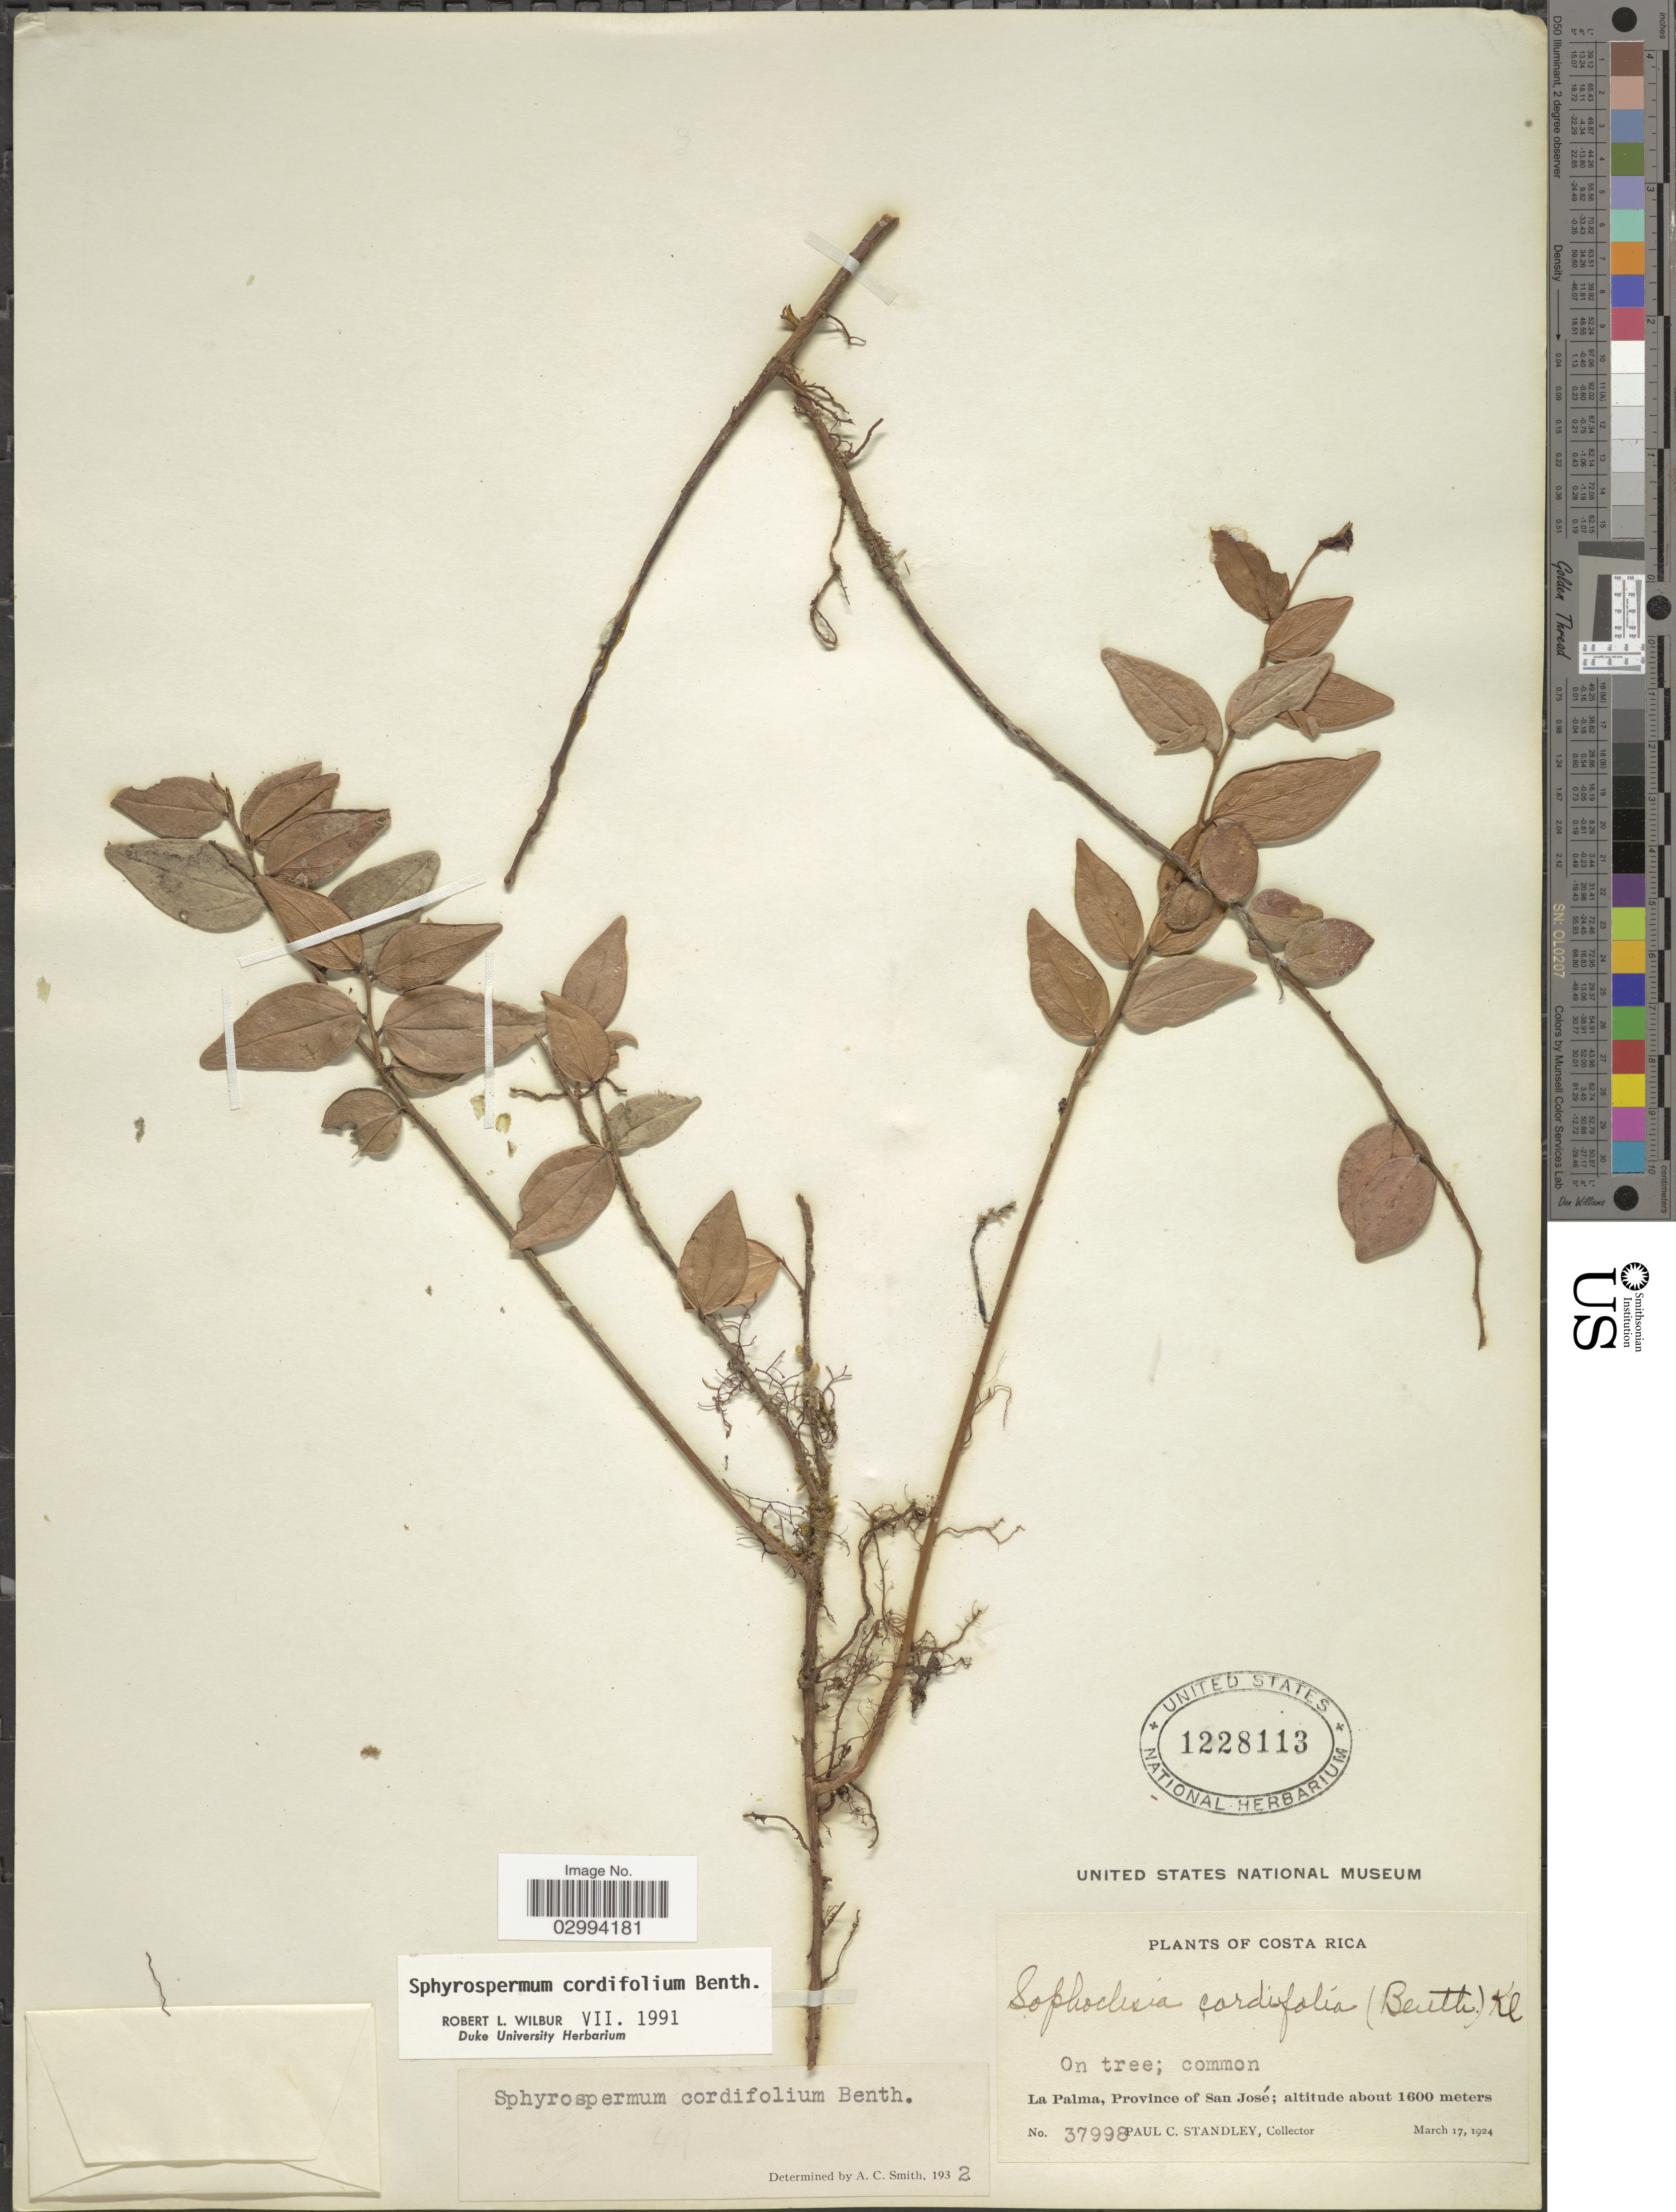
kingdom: Plantae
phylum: Tracheophyta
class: Magnoliopsida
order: Ericales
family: Ericaceae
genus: Sphyrospermum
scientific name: Sphyrospermum cordifolium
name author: Benth.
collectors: P. C. Standley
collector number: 37998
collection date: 1924-03-17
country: Costa Rica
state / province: San José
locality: La Palma.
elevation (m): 1600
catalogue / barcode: US 1228113